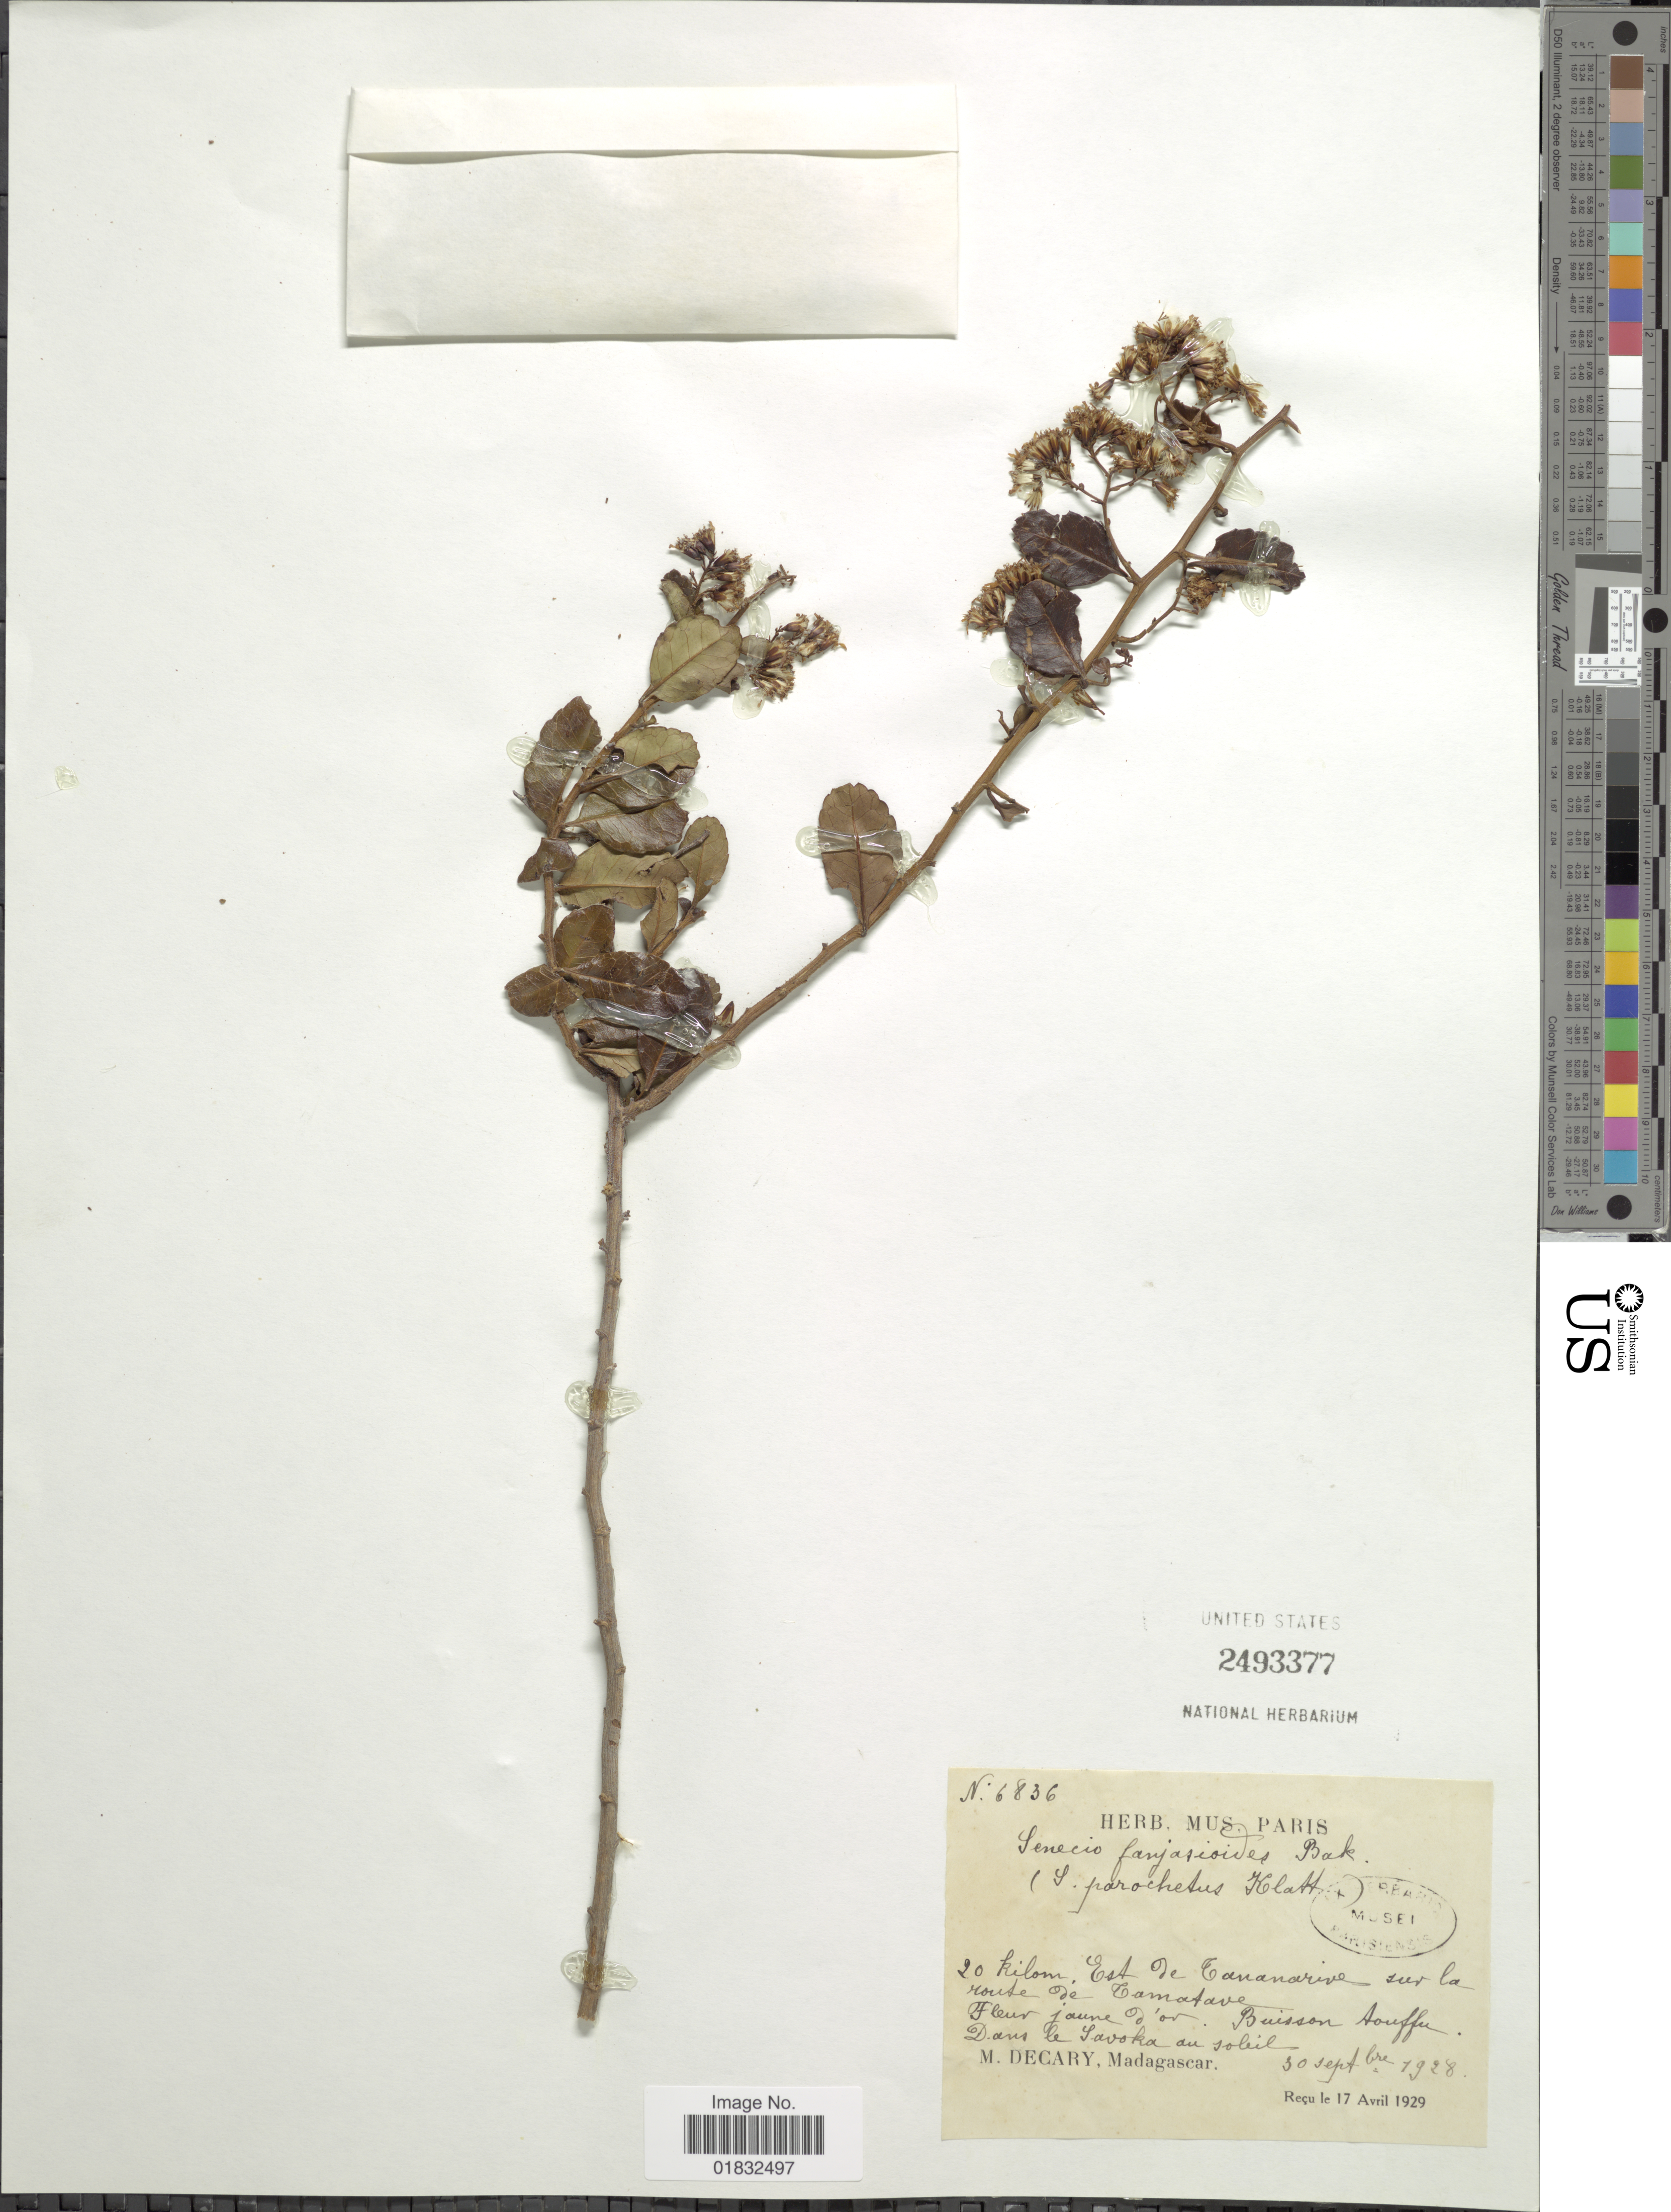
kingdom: Plantae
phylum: Tracheophyta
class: Magnoliopsida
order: Asterales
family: Asteraceae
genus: Hubertia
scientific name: Hubertia faujasioides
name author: (Baker) C. Jeffrey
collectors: R. Decary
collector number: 6836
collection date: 1928-09-30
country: Madagascar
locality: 20 kilom Est de Cananarive su la route de Tamatave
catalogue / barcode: US 2493377